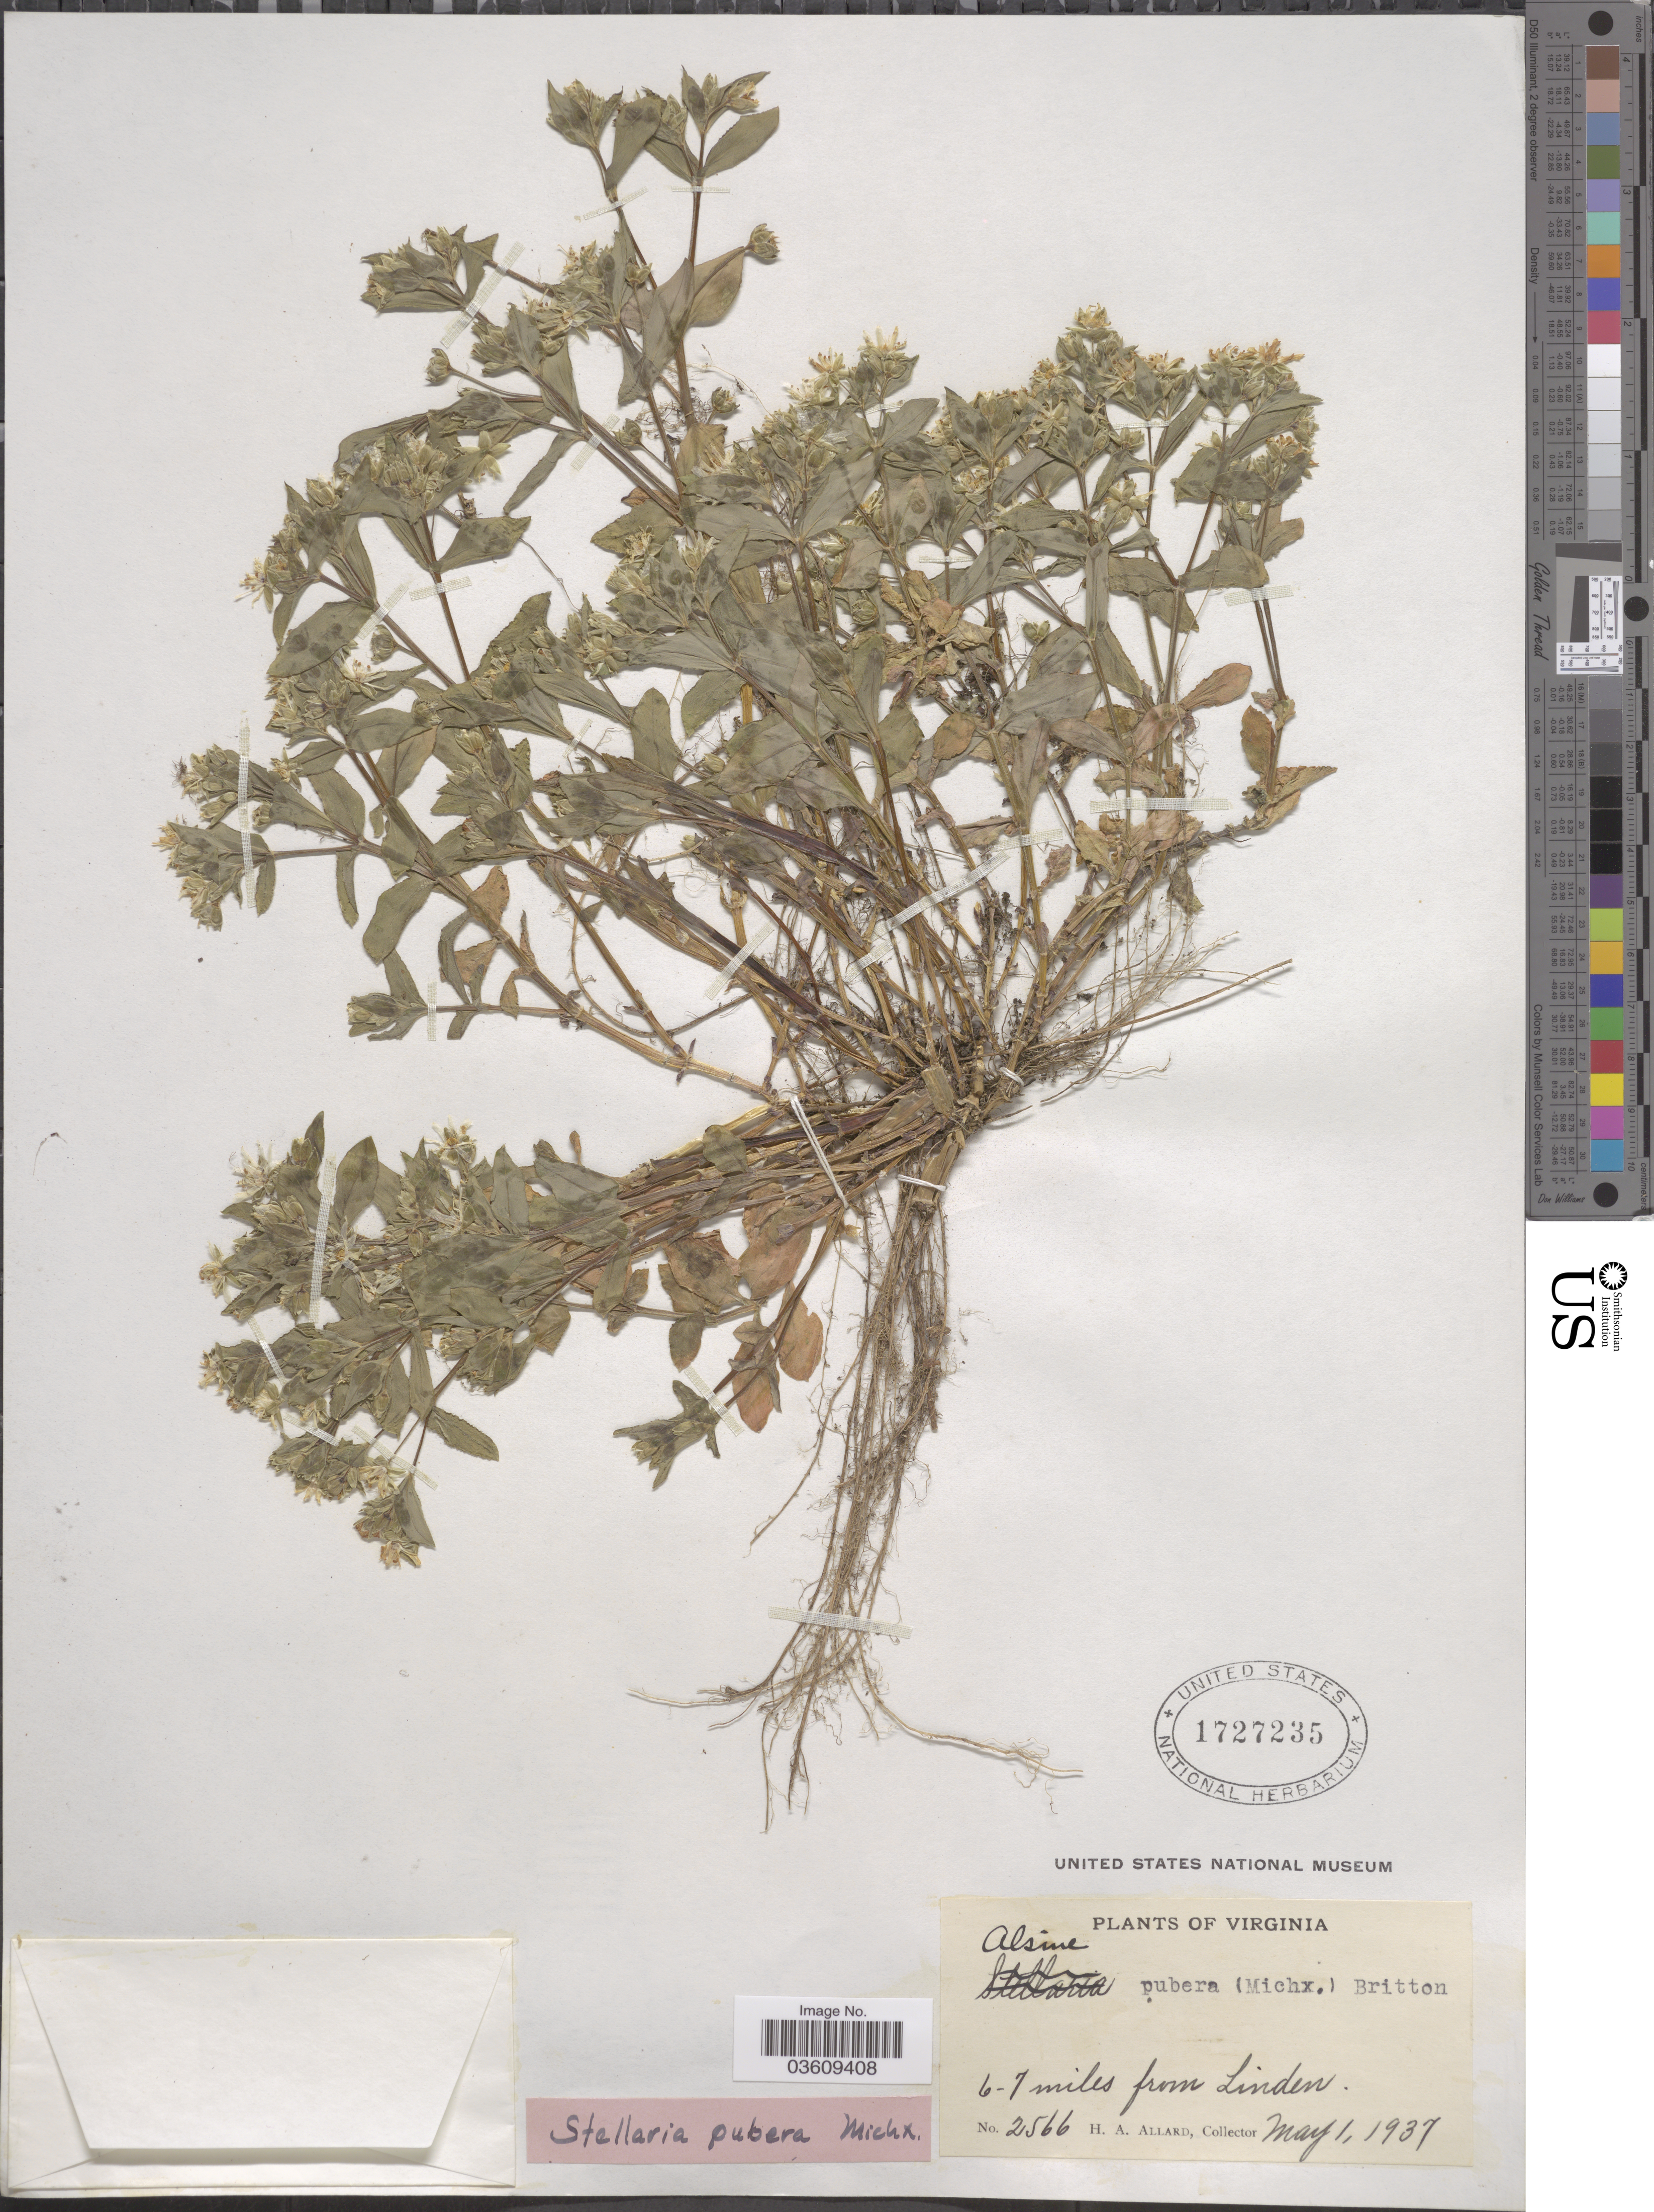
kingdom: Plantae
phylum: Tracheophyta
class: Magnoliopsida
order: Caryophyllales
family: Caryophyllaceae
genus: Stellaria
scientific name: Stellaria pubera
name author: Michx.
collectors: H. A. Allard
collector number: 2566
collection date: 1937-05-01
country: United States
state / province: Virginia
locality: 6-7 miles from Linden.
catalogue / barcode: US 1727235